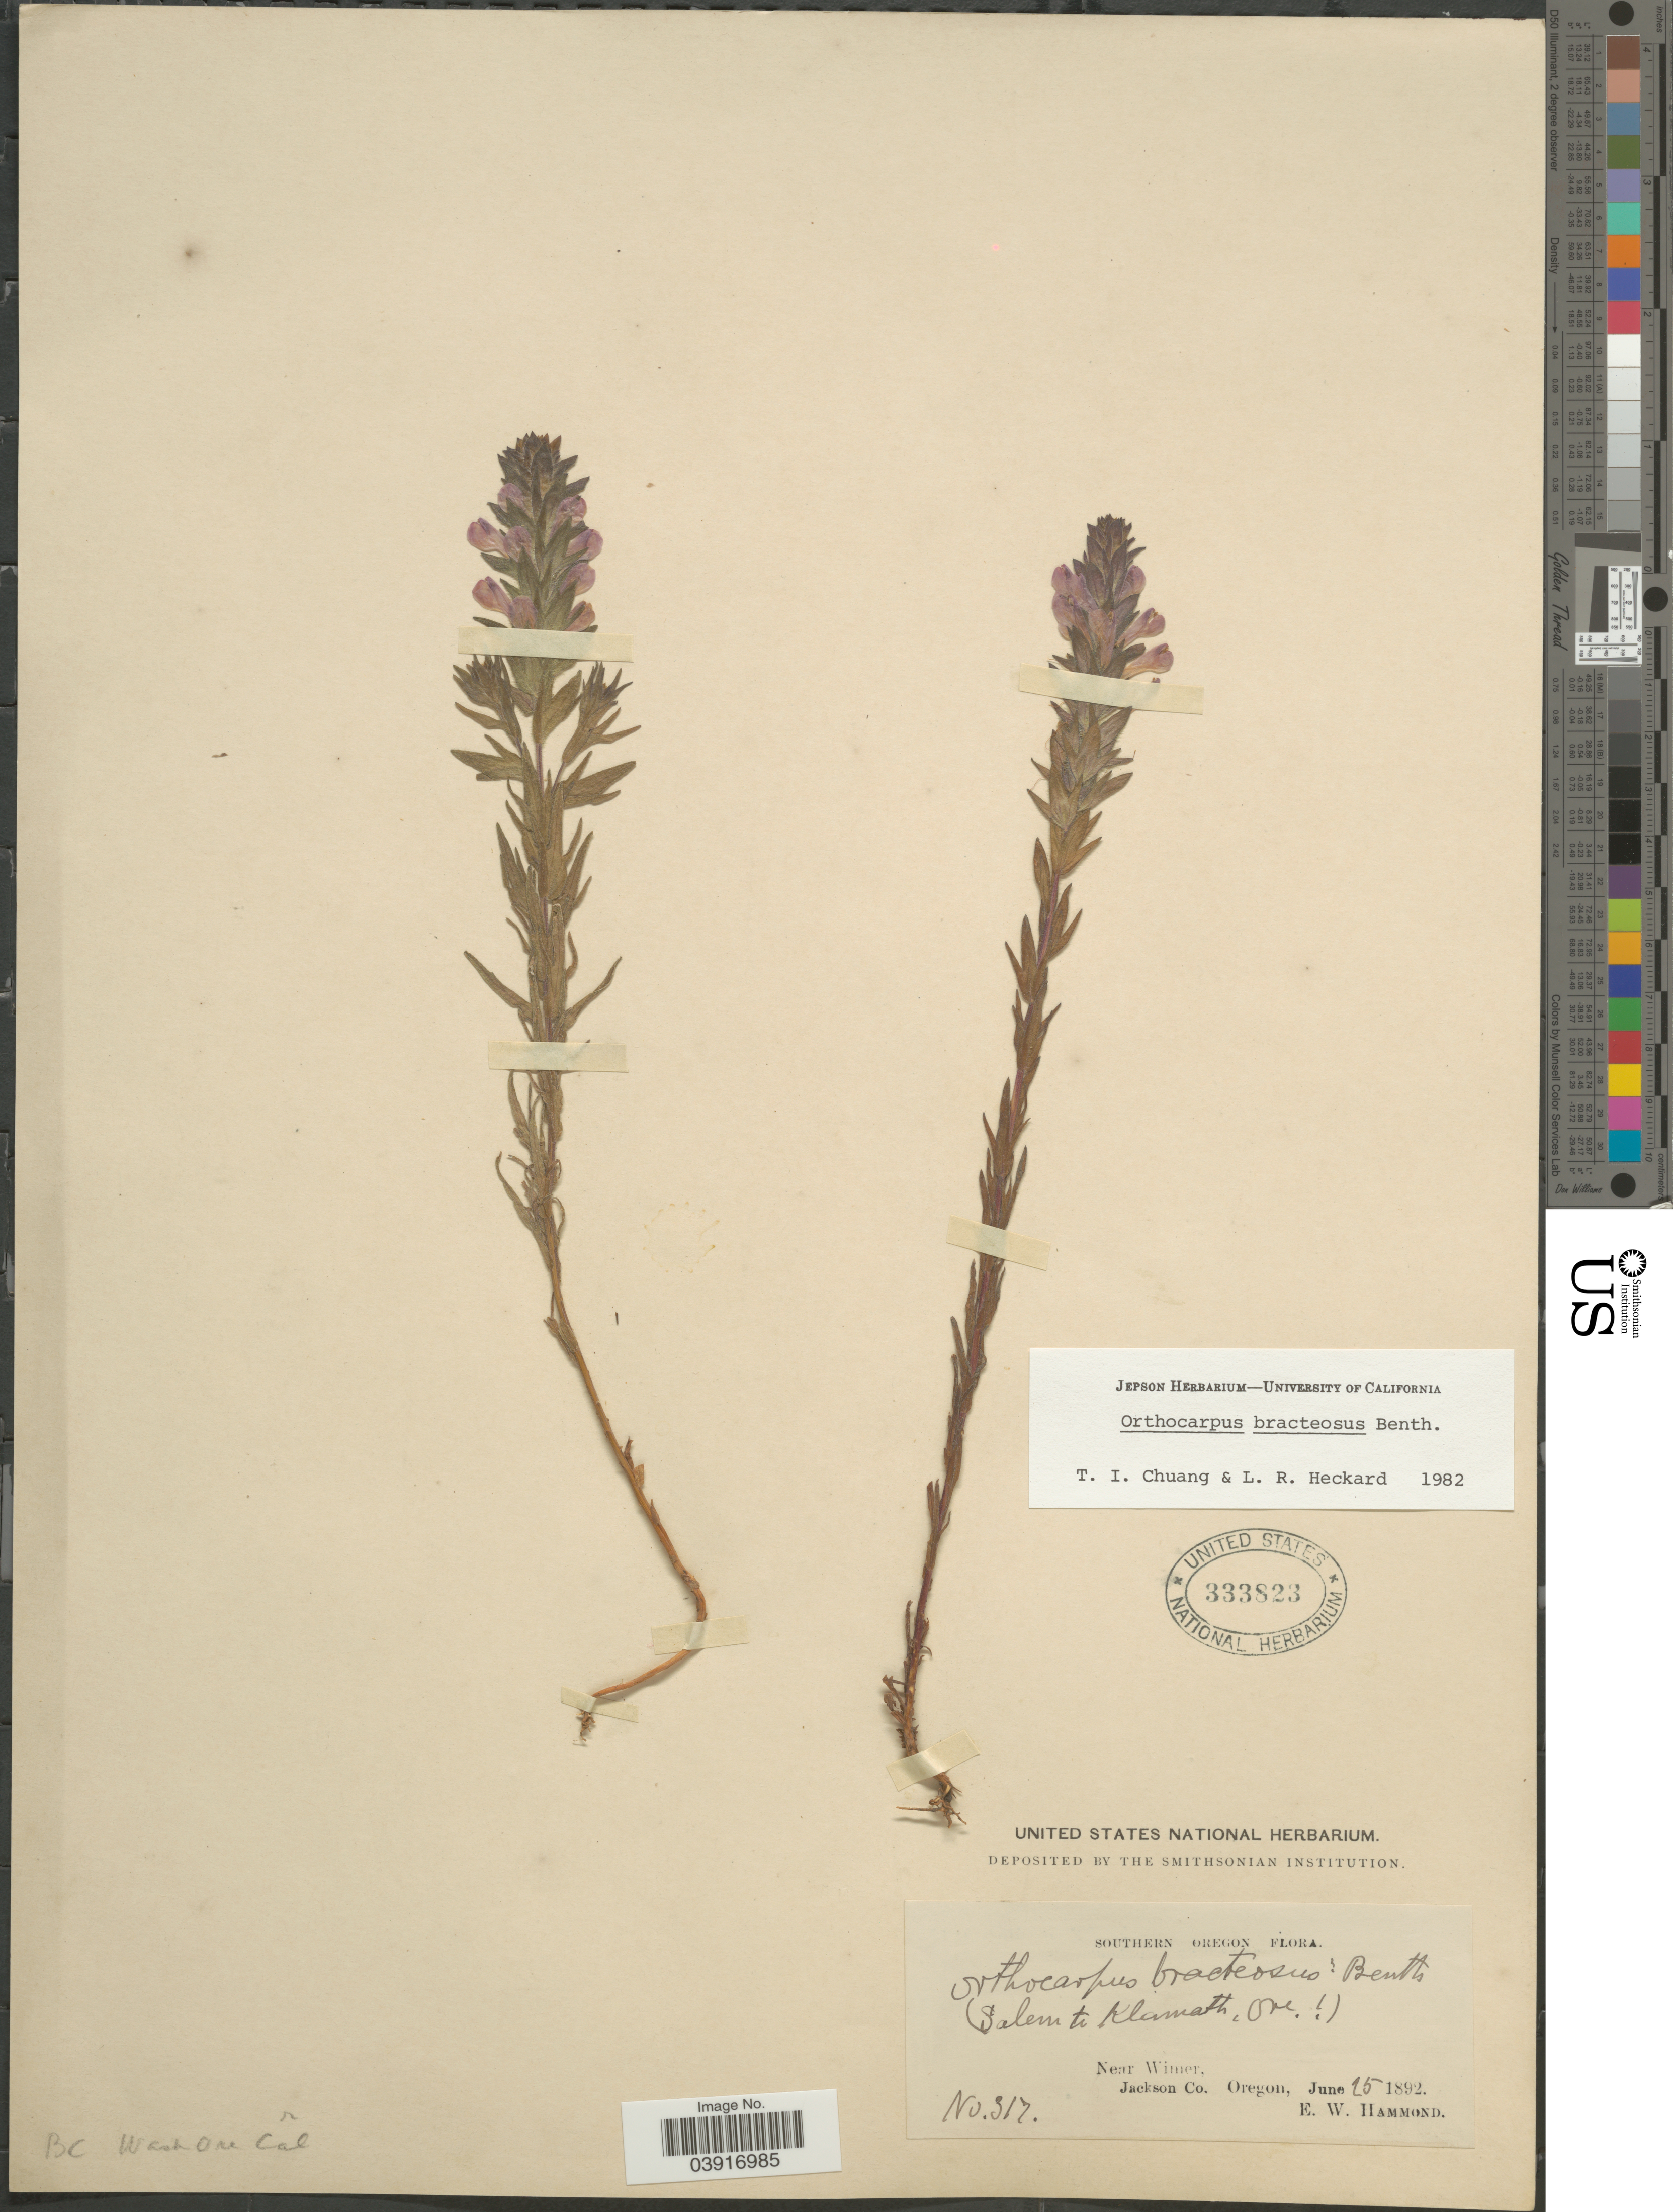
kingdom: Plantae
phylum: Tracheophyta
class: Magnoliopsida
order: Lamiales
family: Orobanchaceae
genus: Orthocarpus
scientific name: Orthocarpus bracteosus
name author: Benth.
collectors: E. Hammond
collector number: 317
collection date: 1892-06-15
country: United States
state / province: Oregon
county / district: Jackson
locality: Southern Oregon. Salem to Klamath. Near Wimer, Jackson Co.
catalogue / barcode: US 333823